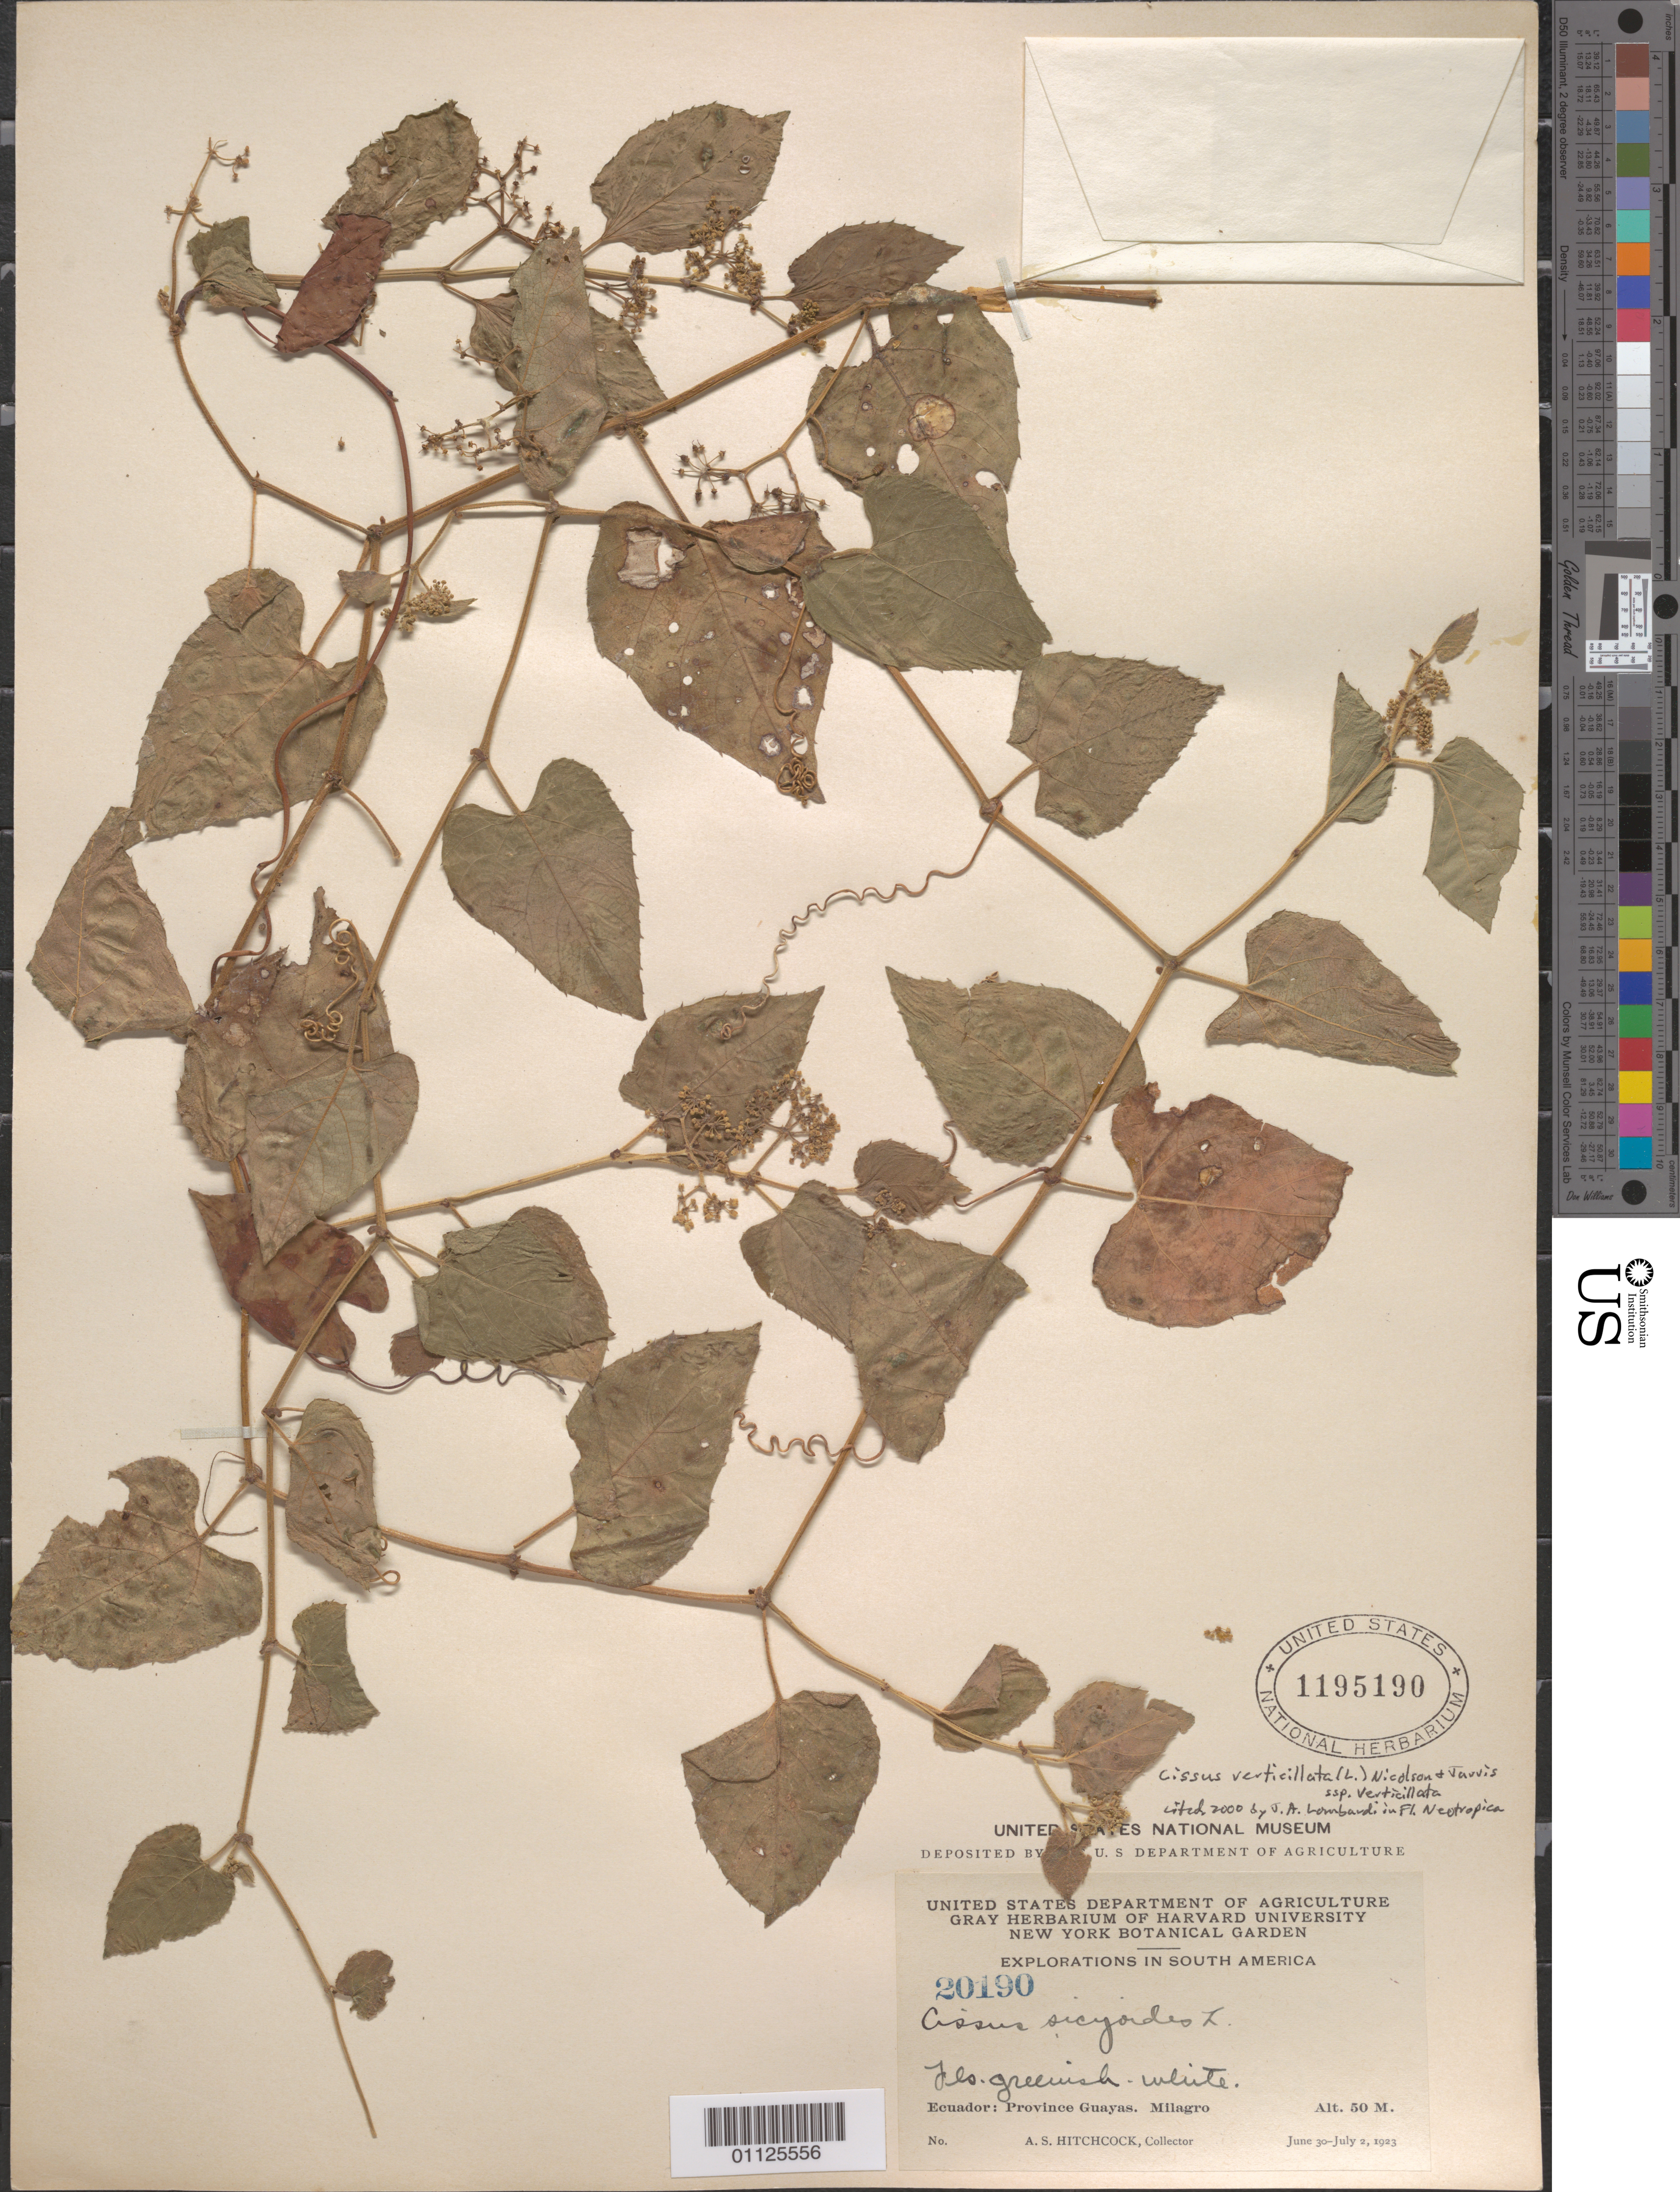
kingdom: Plantae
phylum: Tracheophyta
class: Magnoliopsida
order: Vitales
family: Vitaceae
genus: Cissus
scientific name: Cissus verticillata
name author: (L.) Nicolson & C.E. Jarvis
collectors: A. S. Hitchcock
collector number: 20190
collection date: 1923-06-30/1923-07-02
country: Ecuador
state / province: Guayas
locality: Milagro.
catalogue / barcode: US 1195190